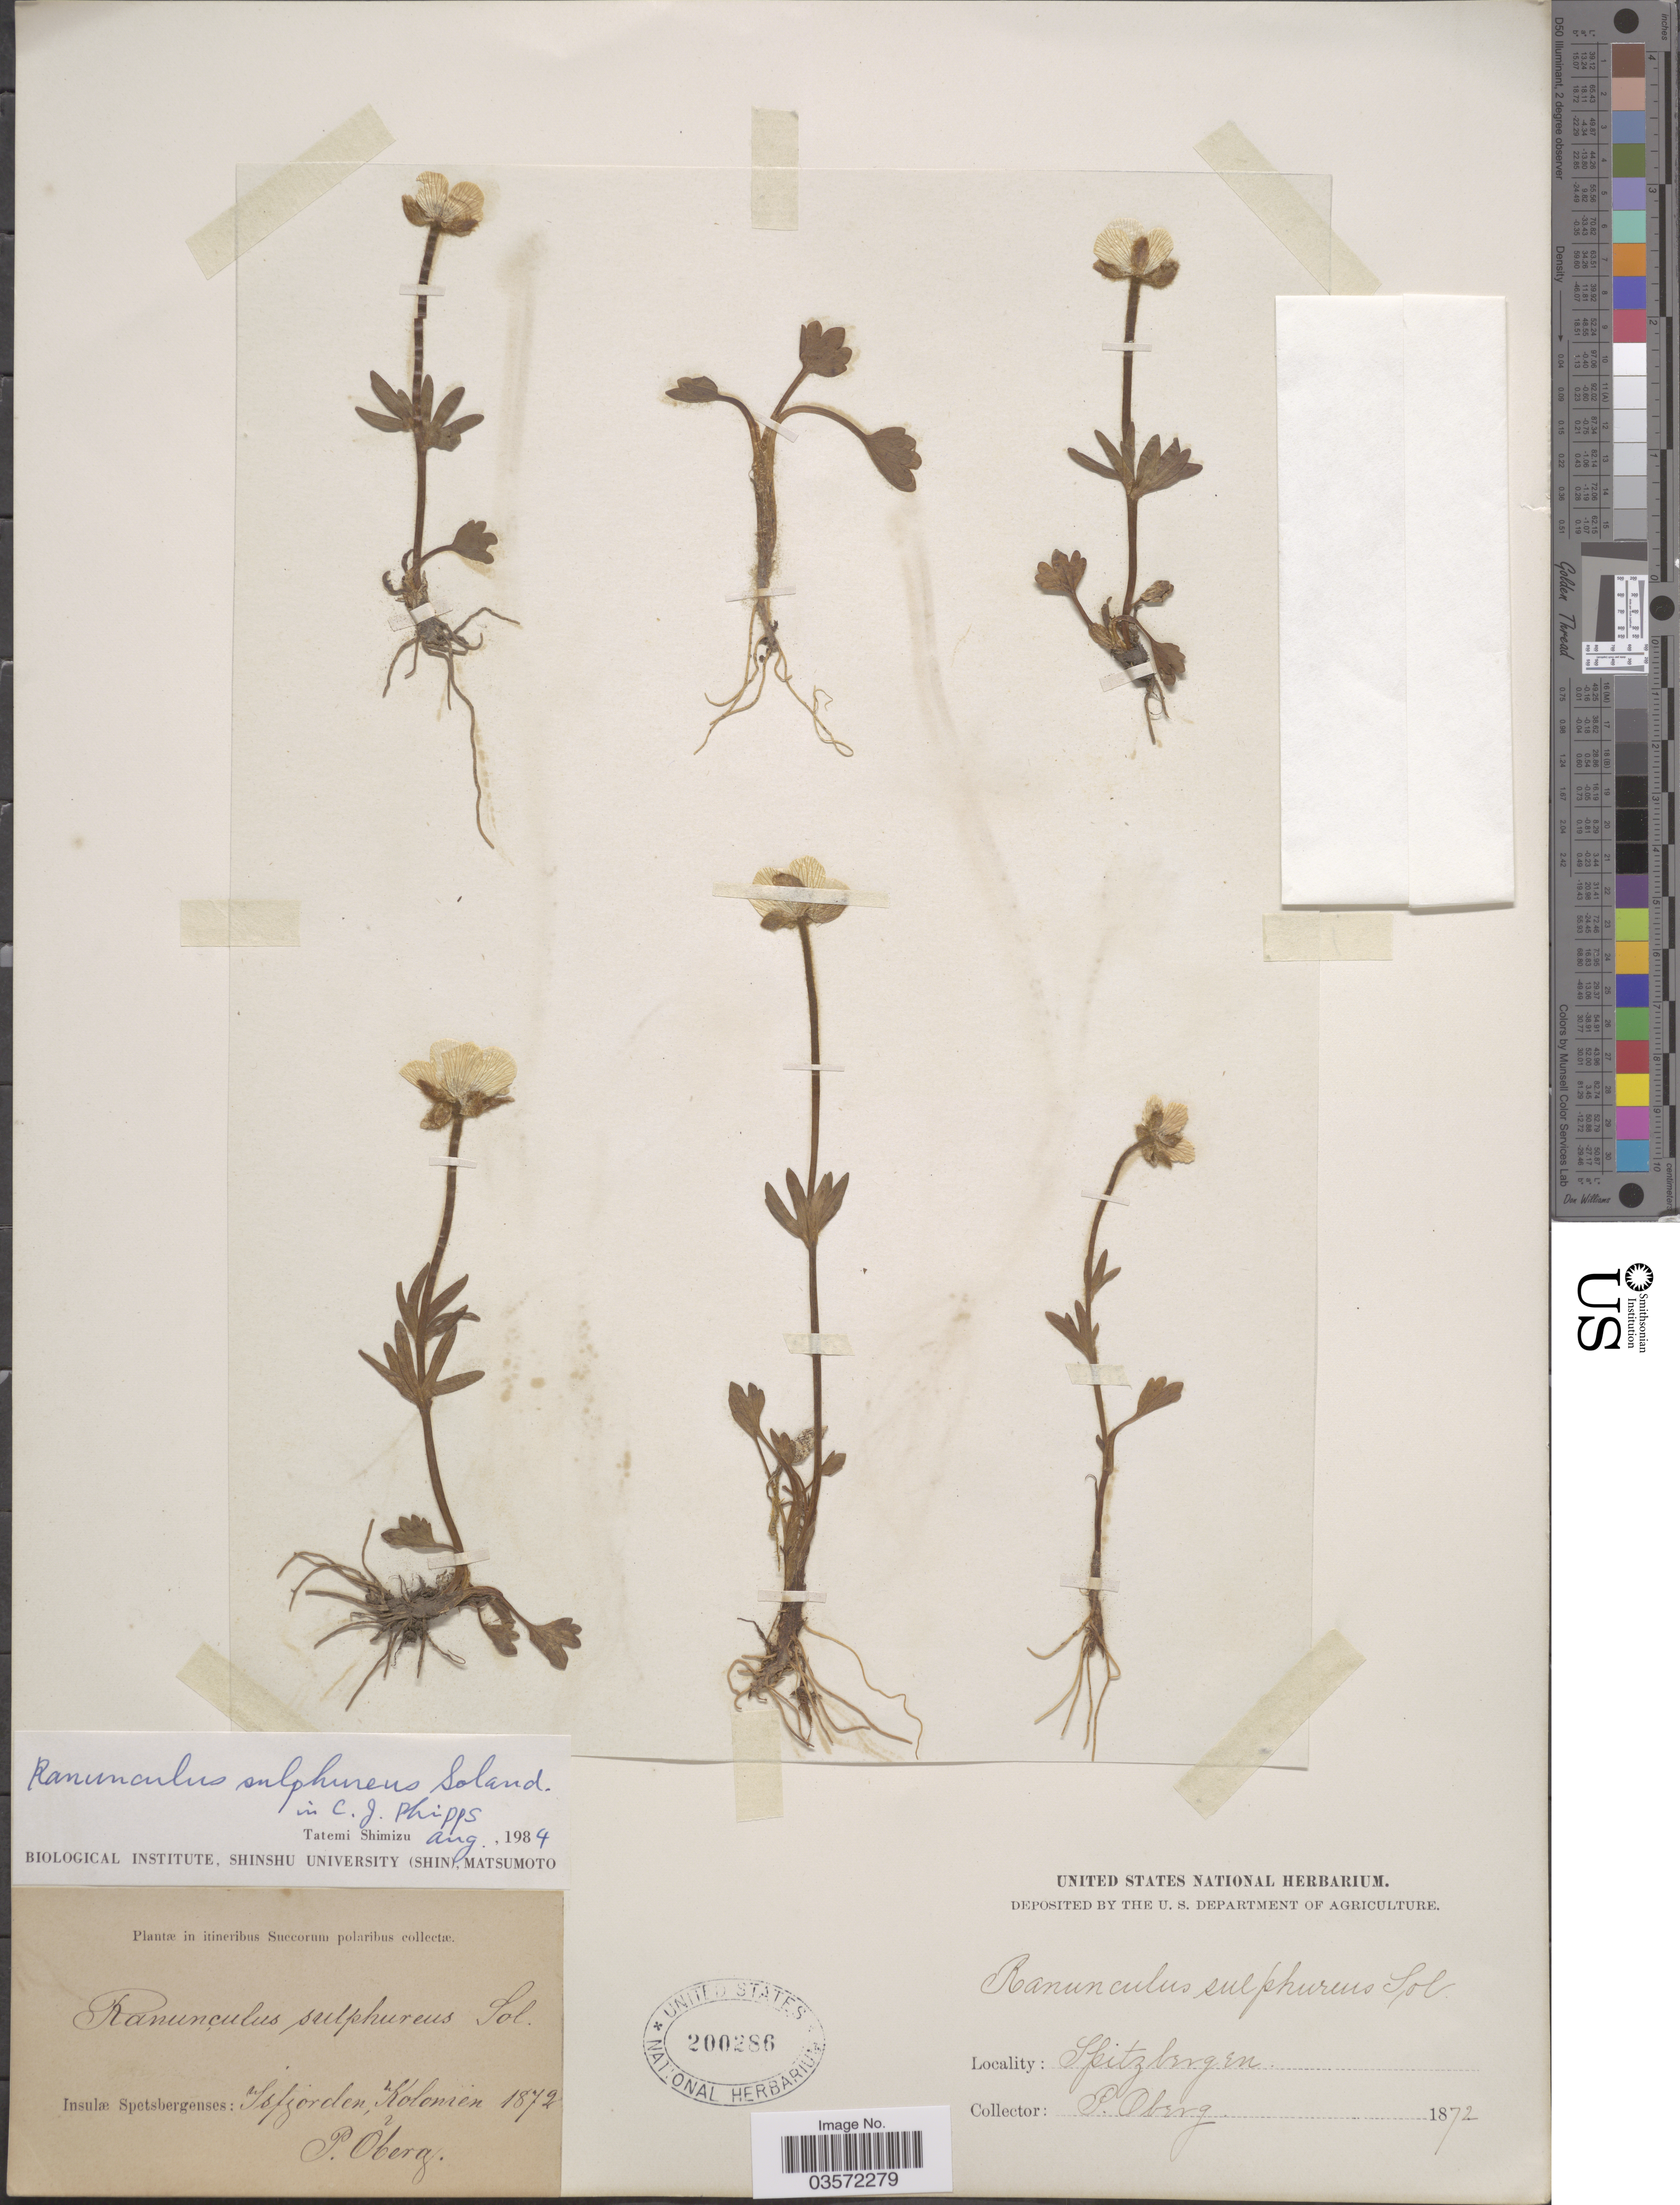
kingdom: Plantae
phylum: Tracheophyta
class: Magnoliopsida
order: Ranunculales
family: Ranunculaceae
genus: Ranunculus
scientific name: Ranunculus sulphureus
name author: Sol.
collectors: P. Oberg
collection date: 1872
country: Norway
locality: In Itineribus Suecorum polaribus. Insulæ Spetsbergenses: Isfjorden, Kolonien. Spitzbergen.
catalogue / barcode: US 200286